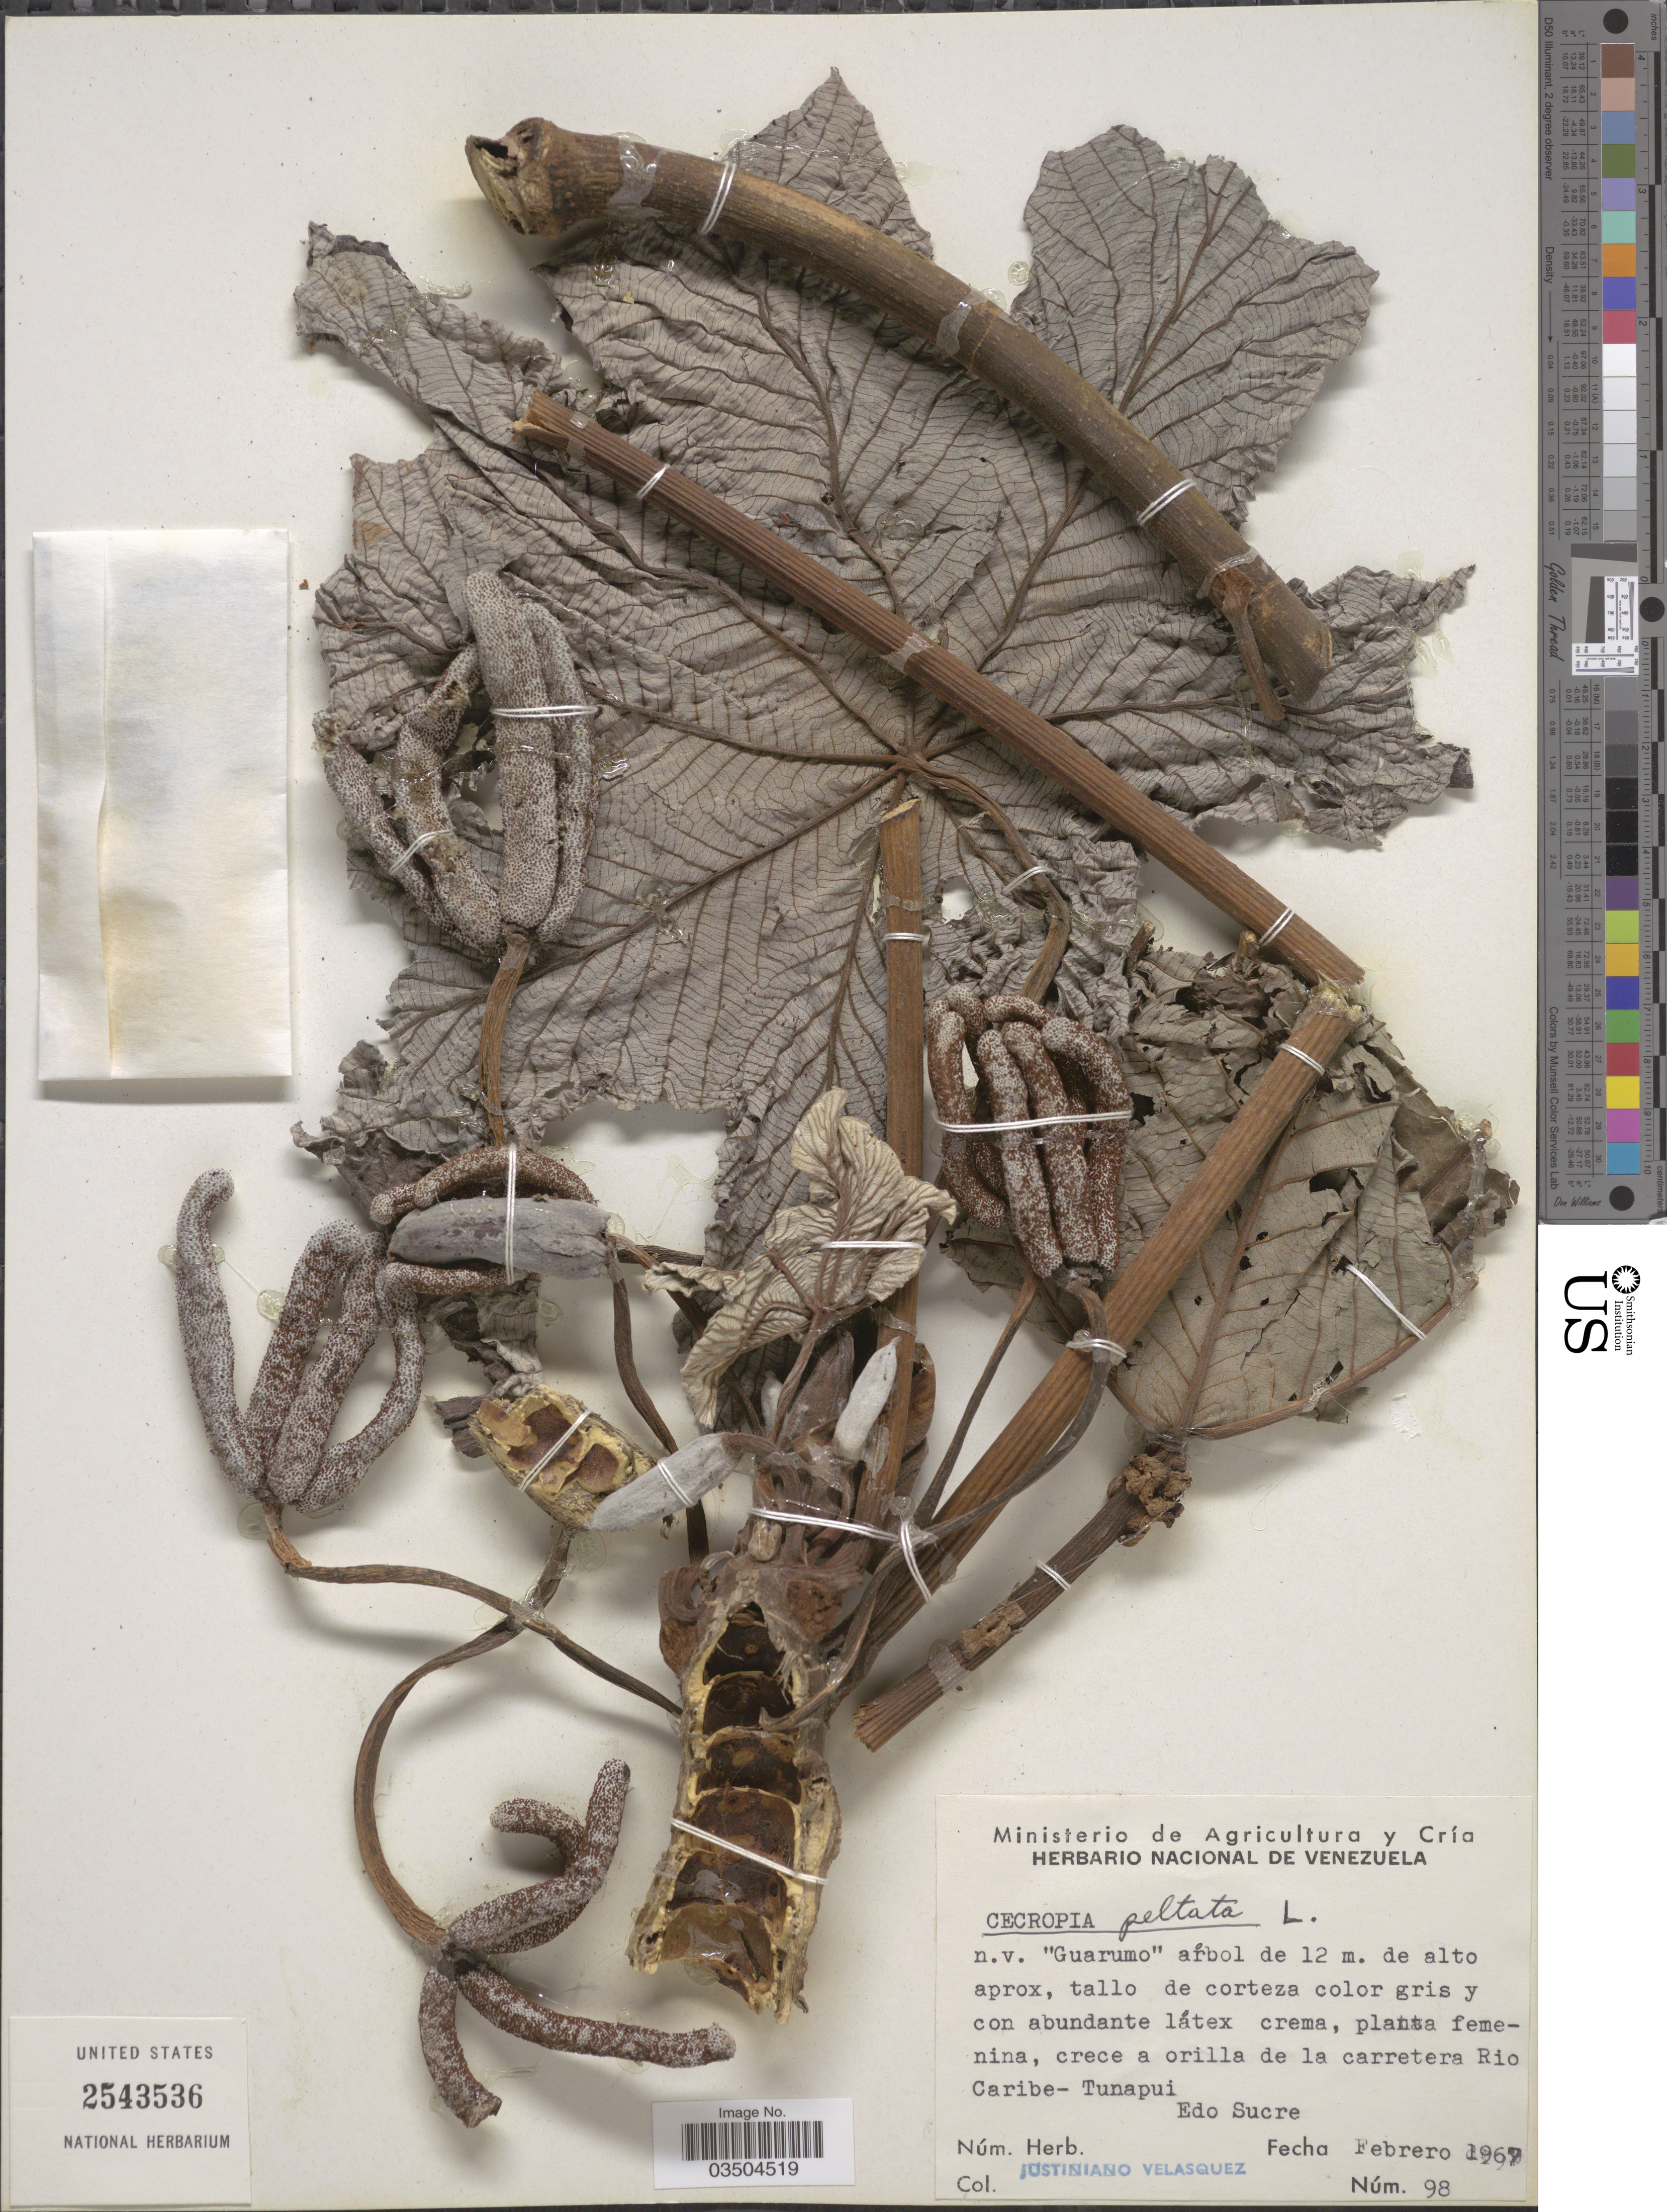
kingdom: Plantae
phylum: Tracheophyta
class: Magnoliopsida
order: Rosales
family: Urticaceae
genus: Cecropia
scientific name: Cecropia peltata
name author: L.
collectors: J. Velasquez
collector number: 98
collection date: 1967-02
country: Venezuela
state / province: Sucre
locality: Crece a orilla de la carretera Rio Caribe - Tunapui.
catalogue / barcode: US 2543536